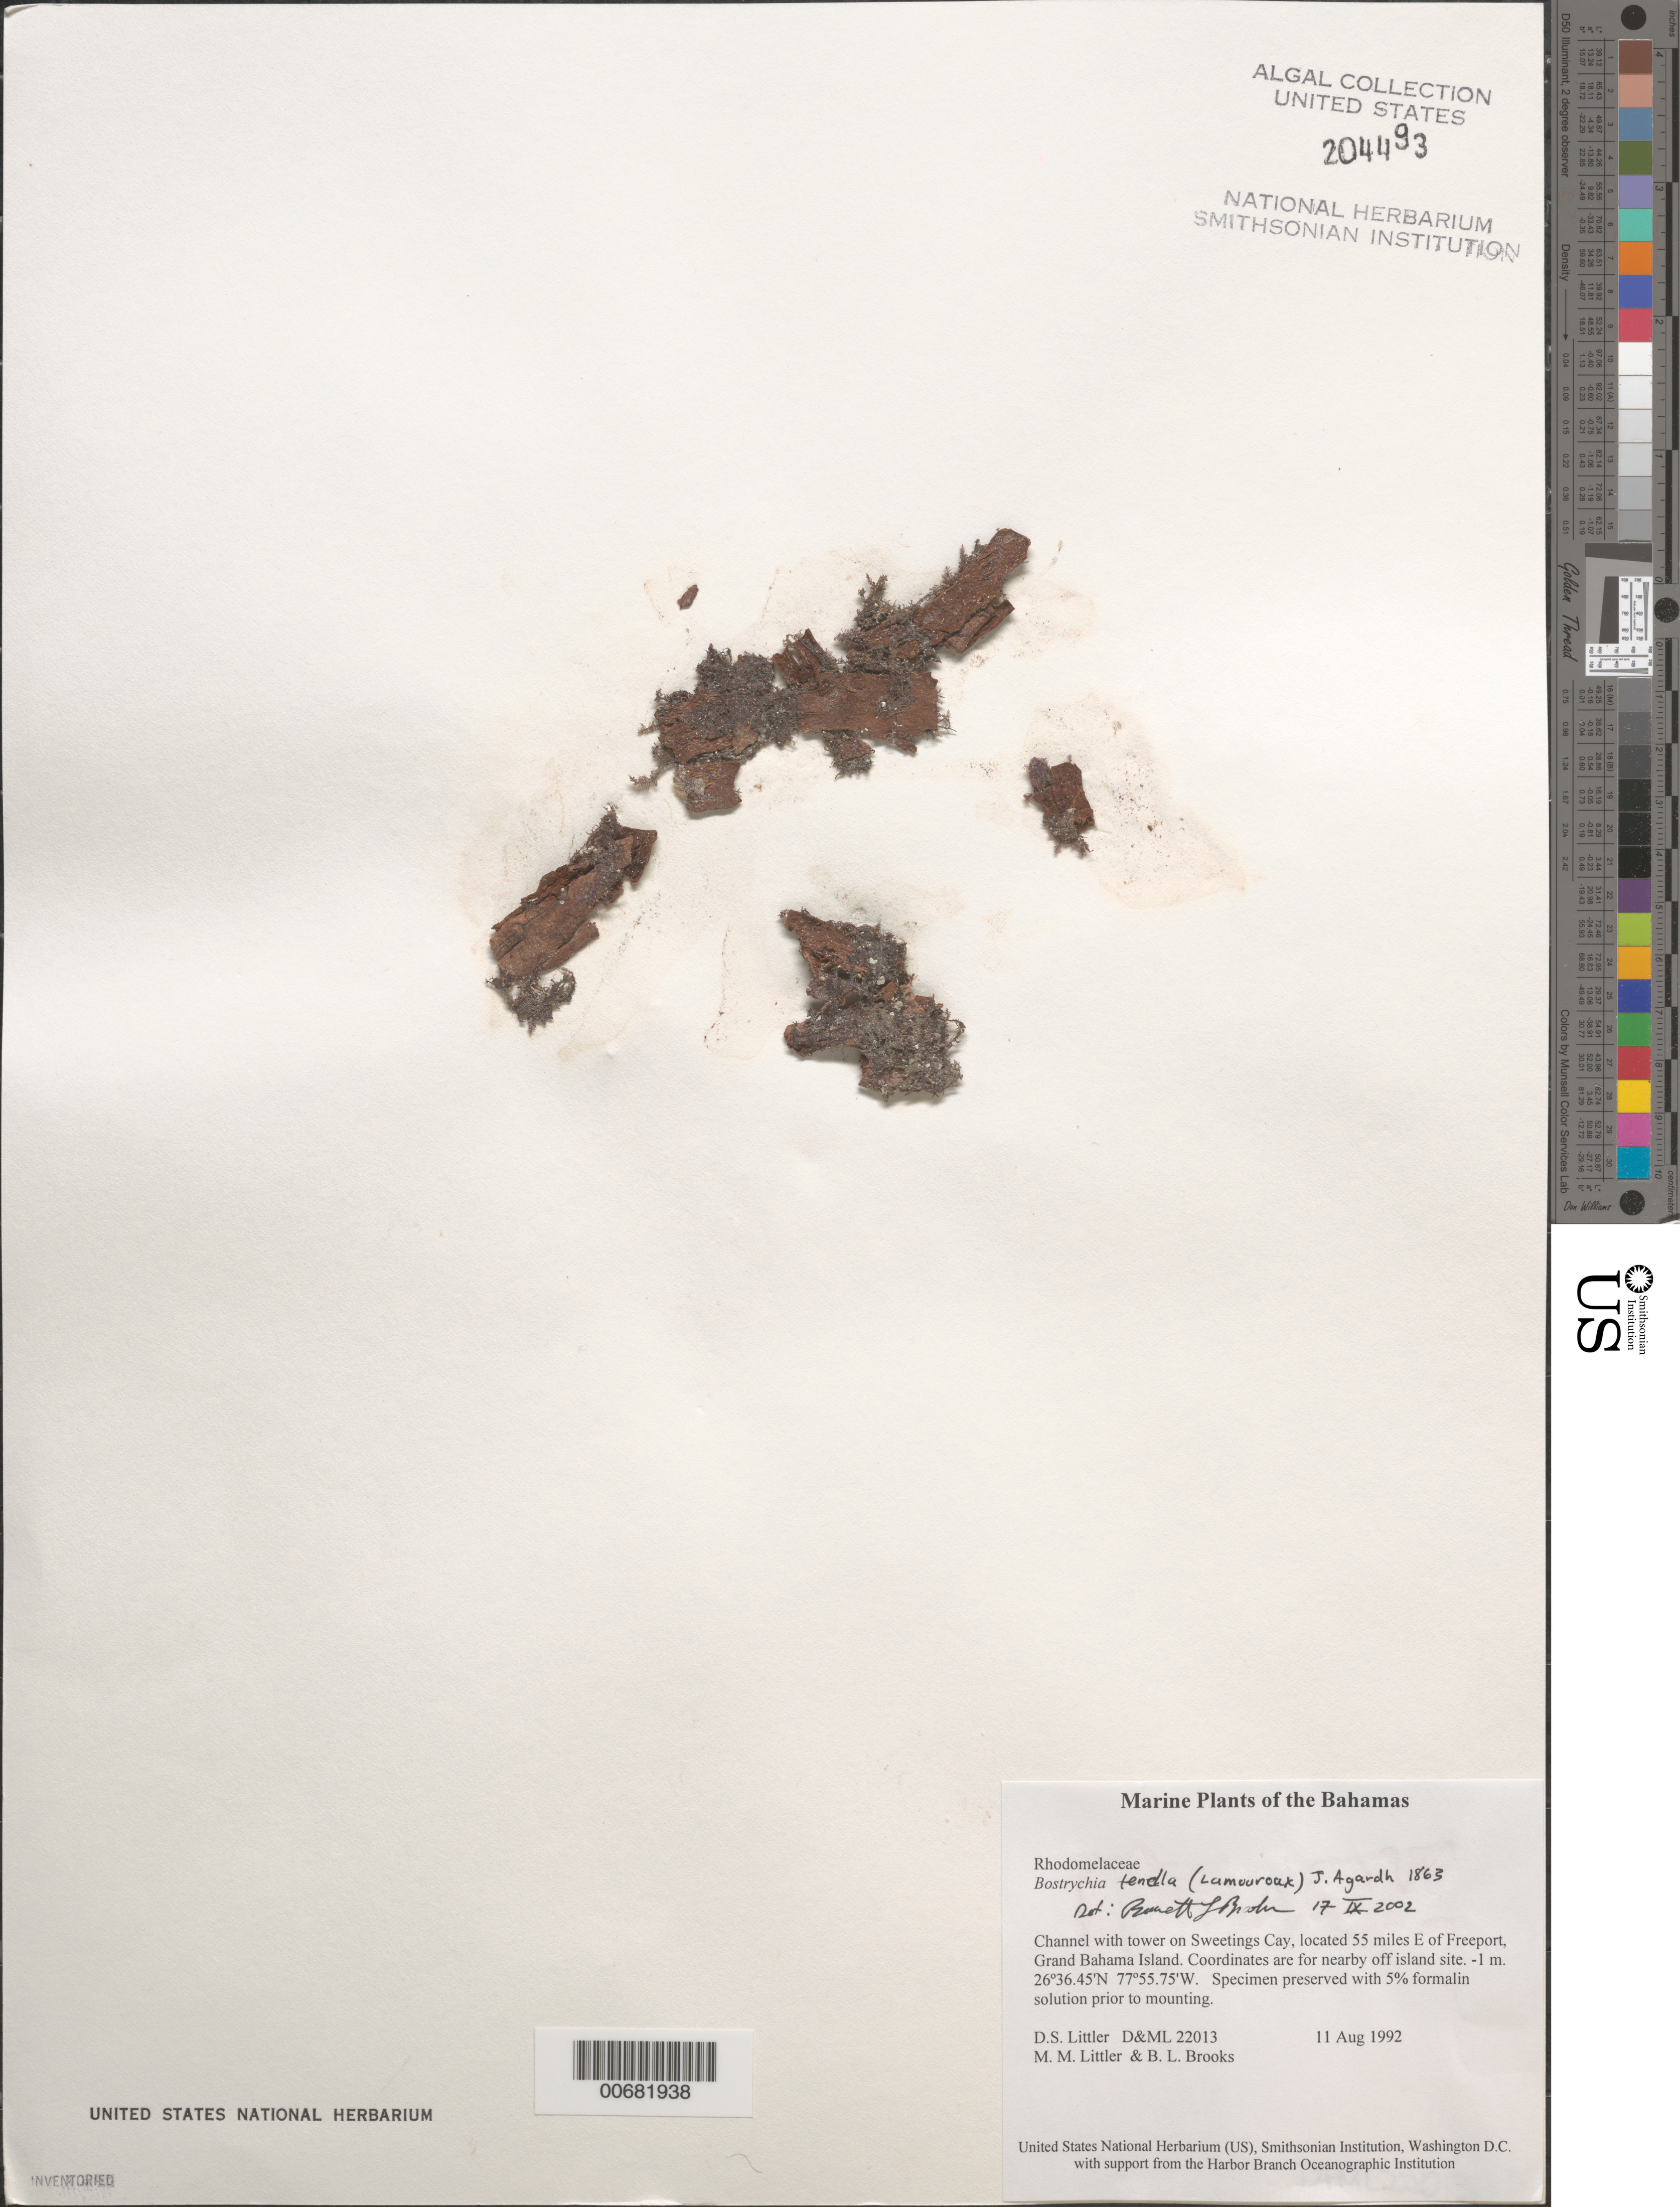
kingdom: Plantae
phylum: Rhodophyta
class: Florideophyceae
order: Ceramiales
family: Rhodomelaceae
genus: Bostrychia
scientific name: Bostrychia tenella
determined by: Brooks, B. L., (BOT), Smithsonian Institution - National Museum of Natural History (UNITED STATES)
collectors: D. S. Littler, M. M. Littler & B. Brooks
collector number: D&ML 22013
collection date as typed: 11 Aug 1992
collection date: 1992-08-11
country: Bahamas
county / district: Grand Bahama District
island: Sweetings Cay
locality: Off Sweetings Cay, 55 miles east of Freeport, Grand Bahama Island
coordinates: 26 36.45' N, 77 55.75' W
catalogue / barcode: US 204493